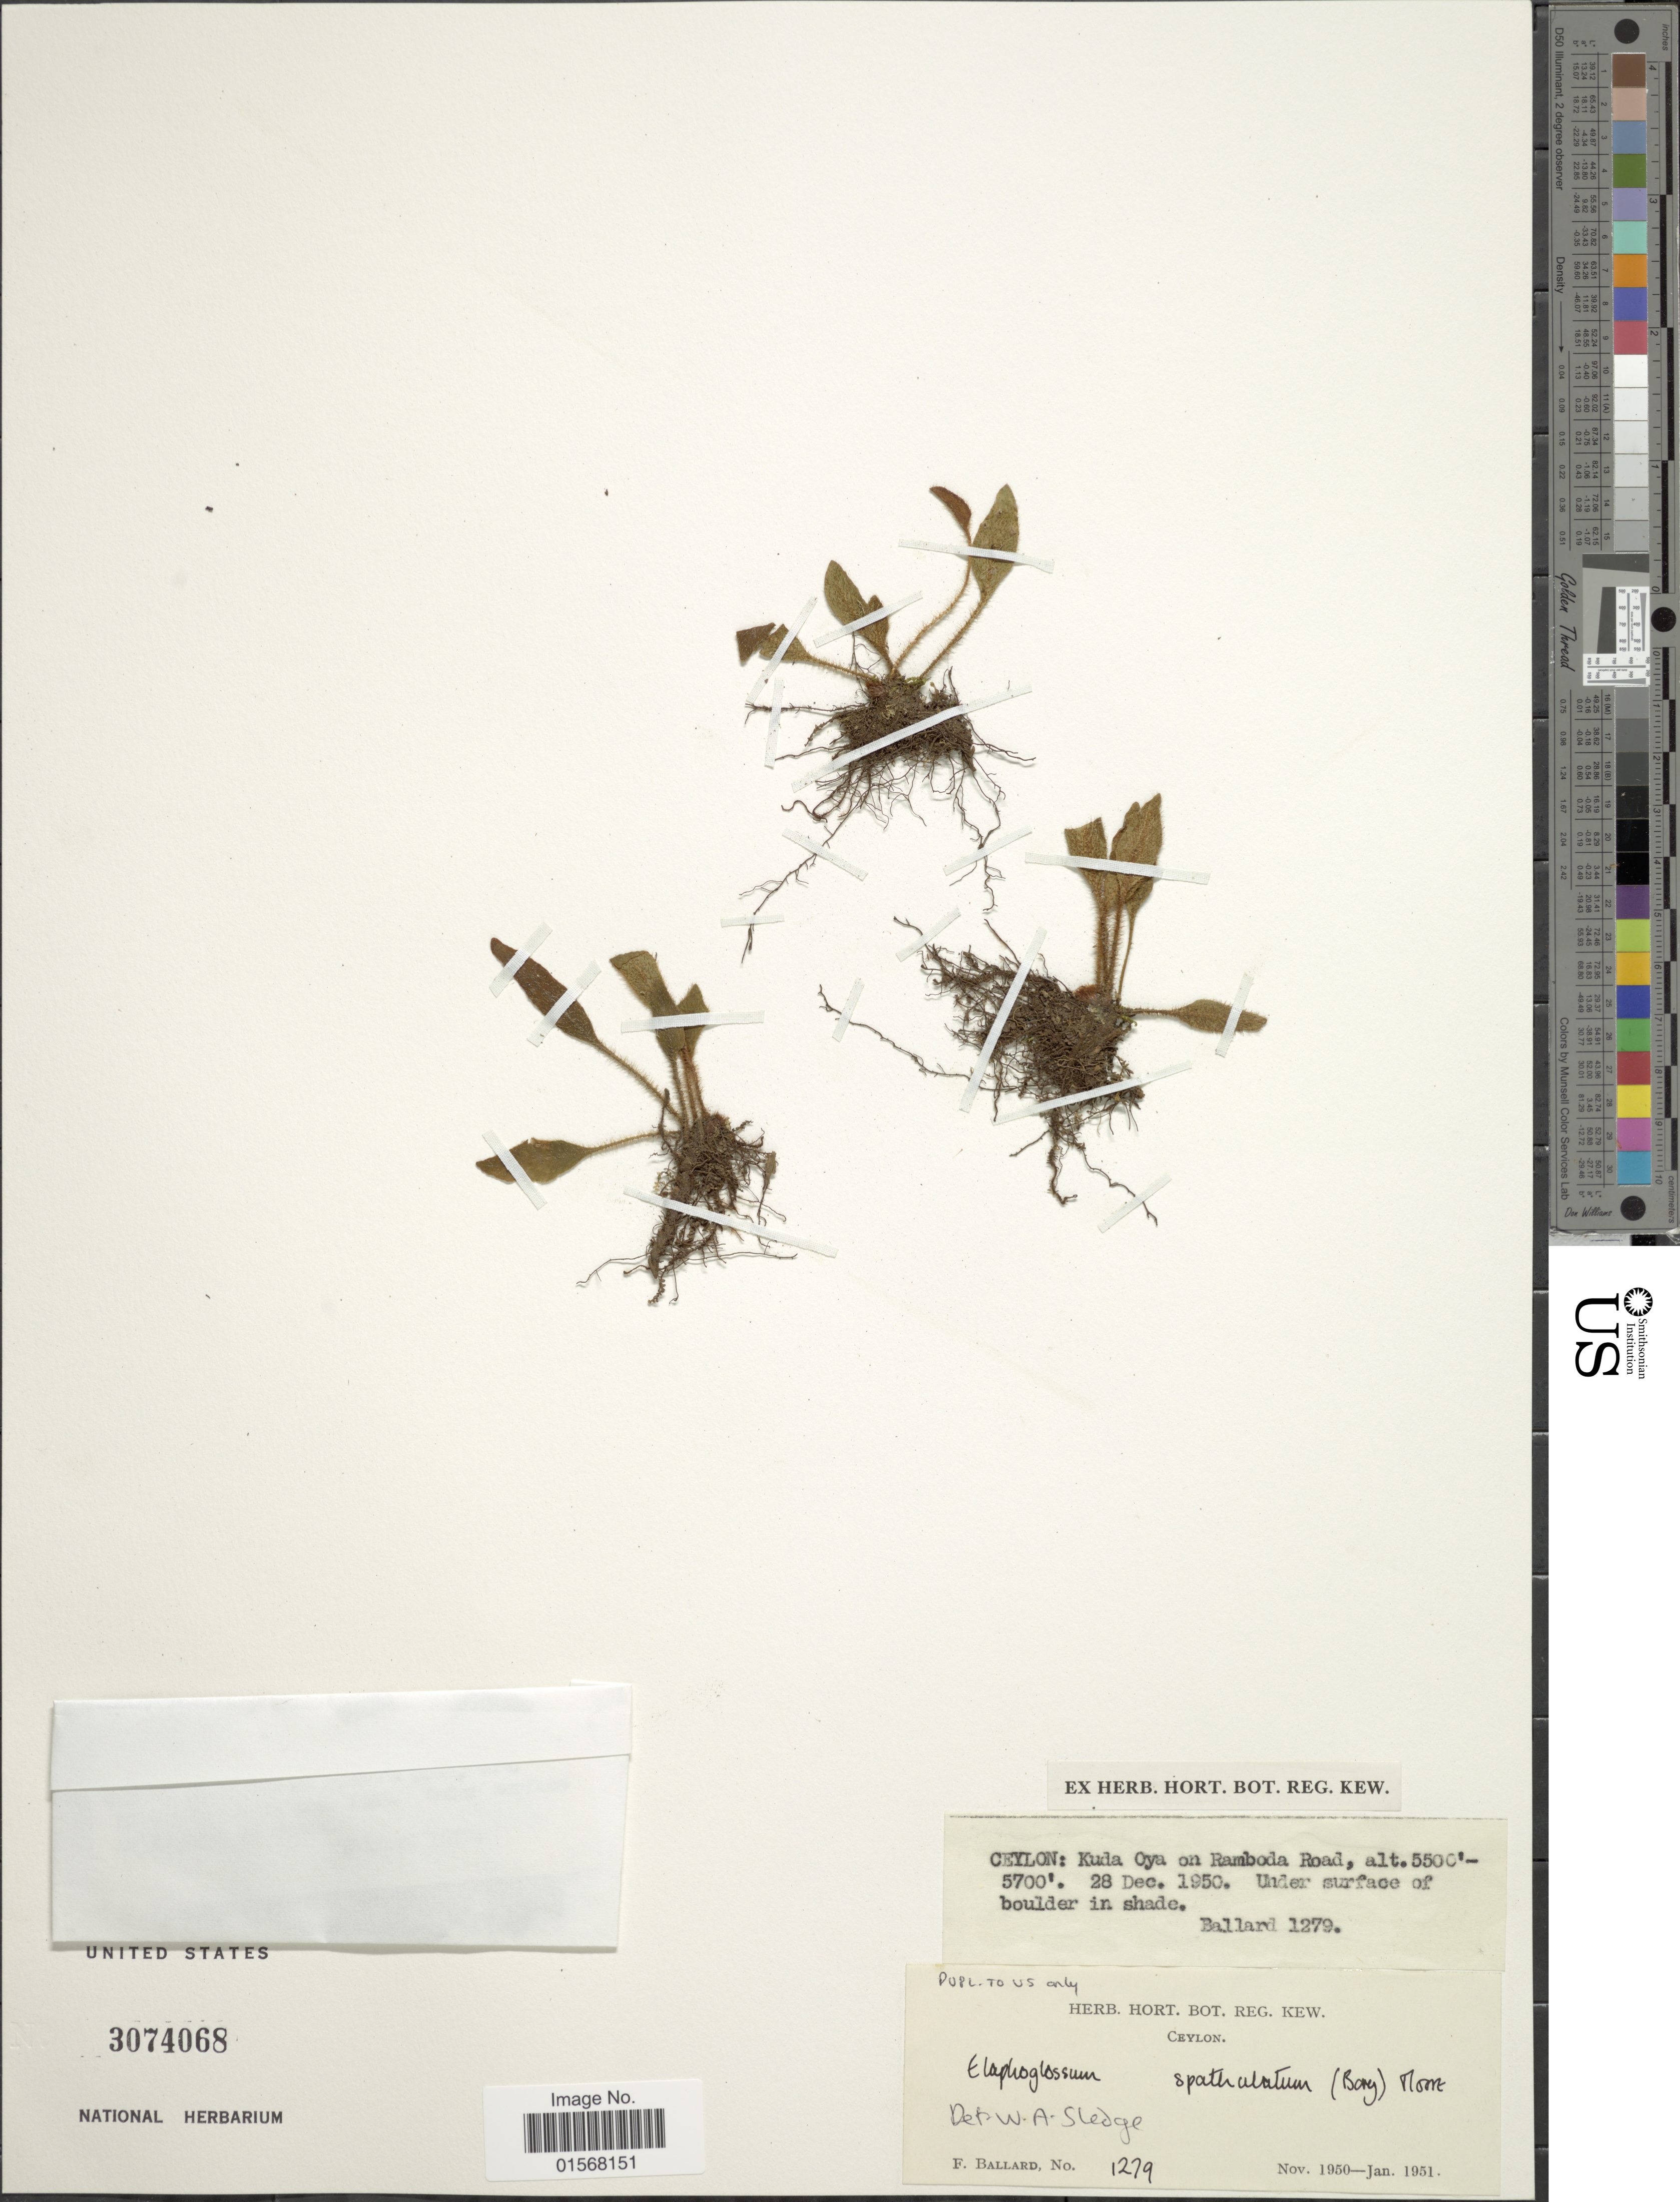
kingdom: Plantae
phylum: Tracheophyta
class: Polypodiopsida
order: Polypodiales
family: Dryopteridaceae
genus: Elaphoglossum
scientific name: Elaphoglossum spathulatum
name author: (Bory) T. Moore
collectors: F. Ballard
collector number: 1279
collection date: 1950-12-28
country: Sri Lanka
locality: Ceylon, Kuda Oya on Ramboda Road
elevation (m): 1676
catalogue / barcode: US 3074068